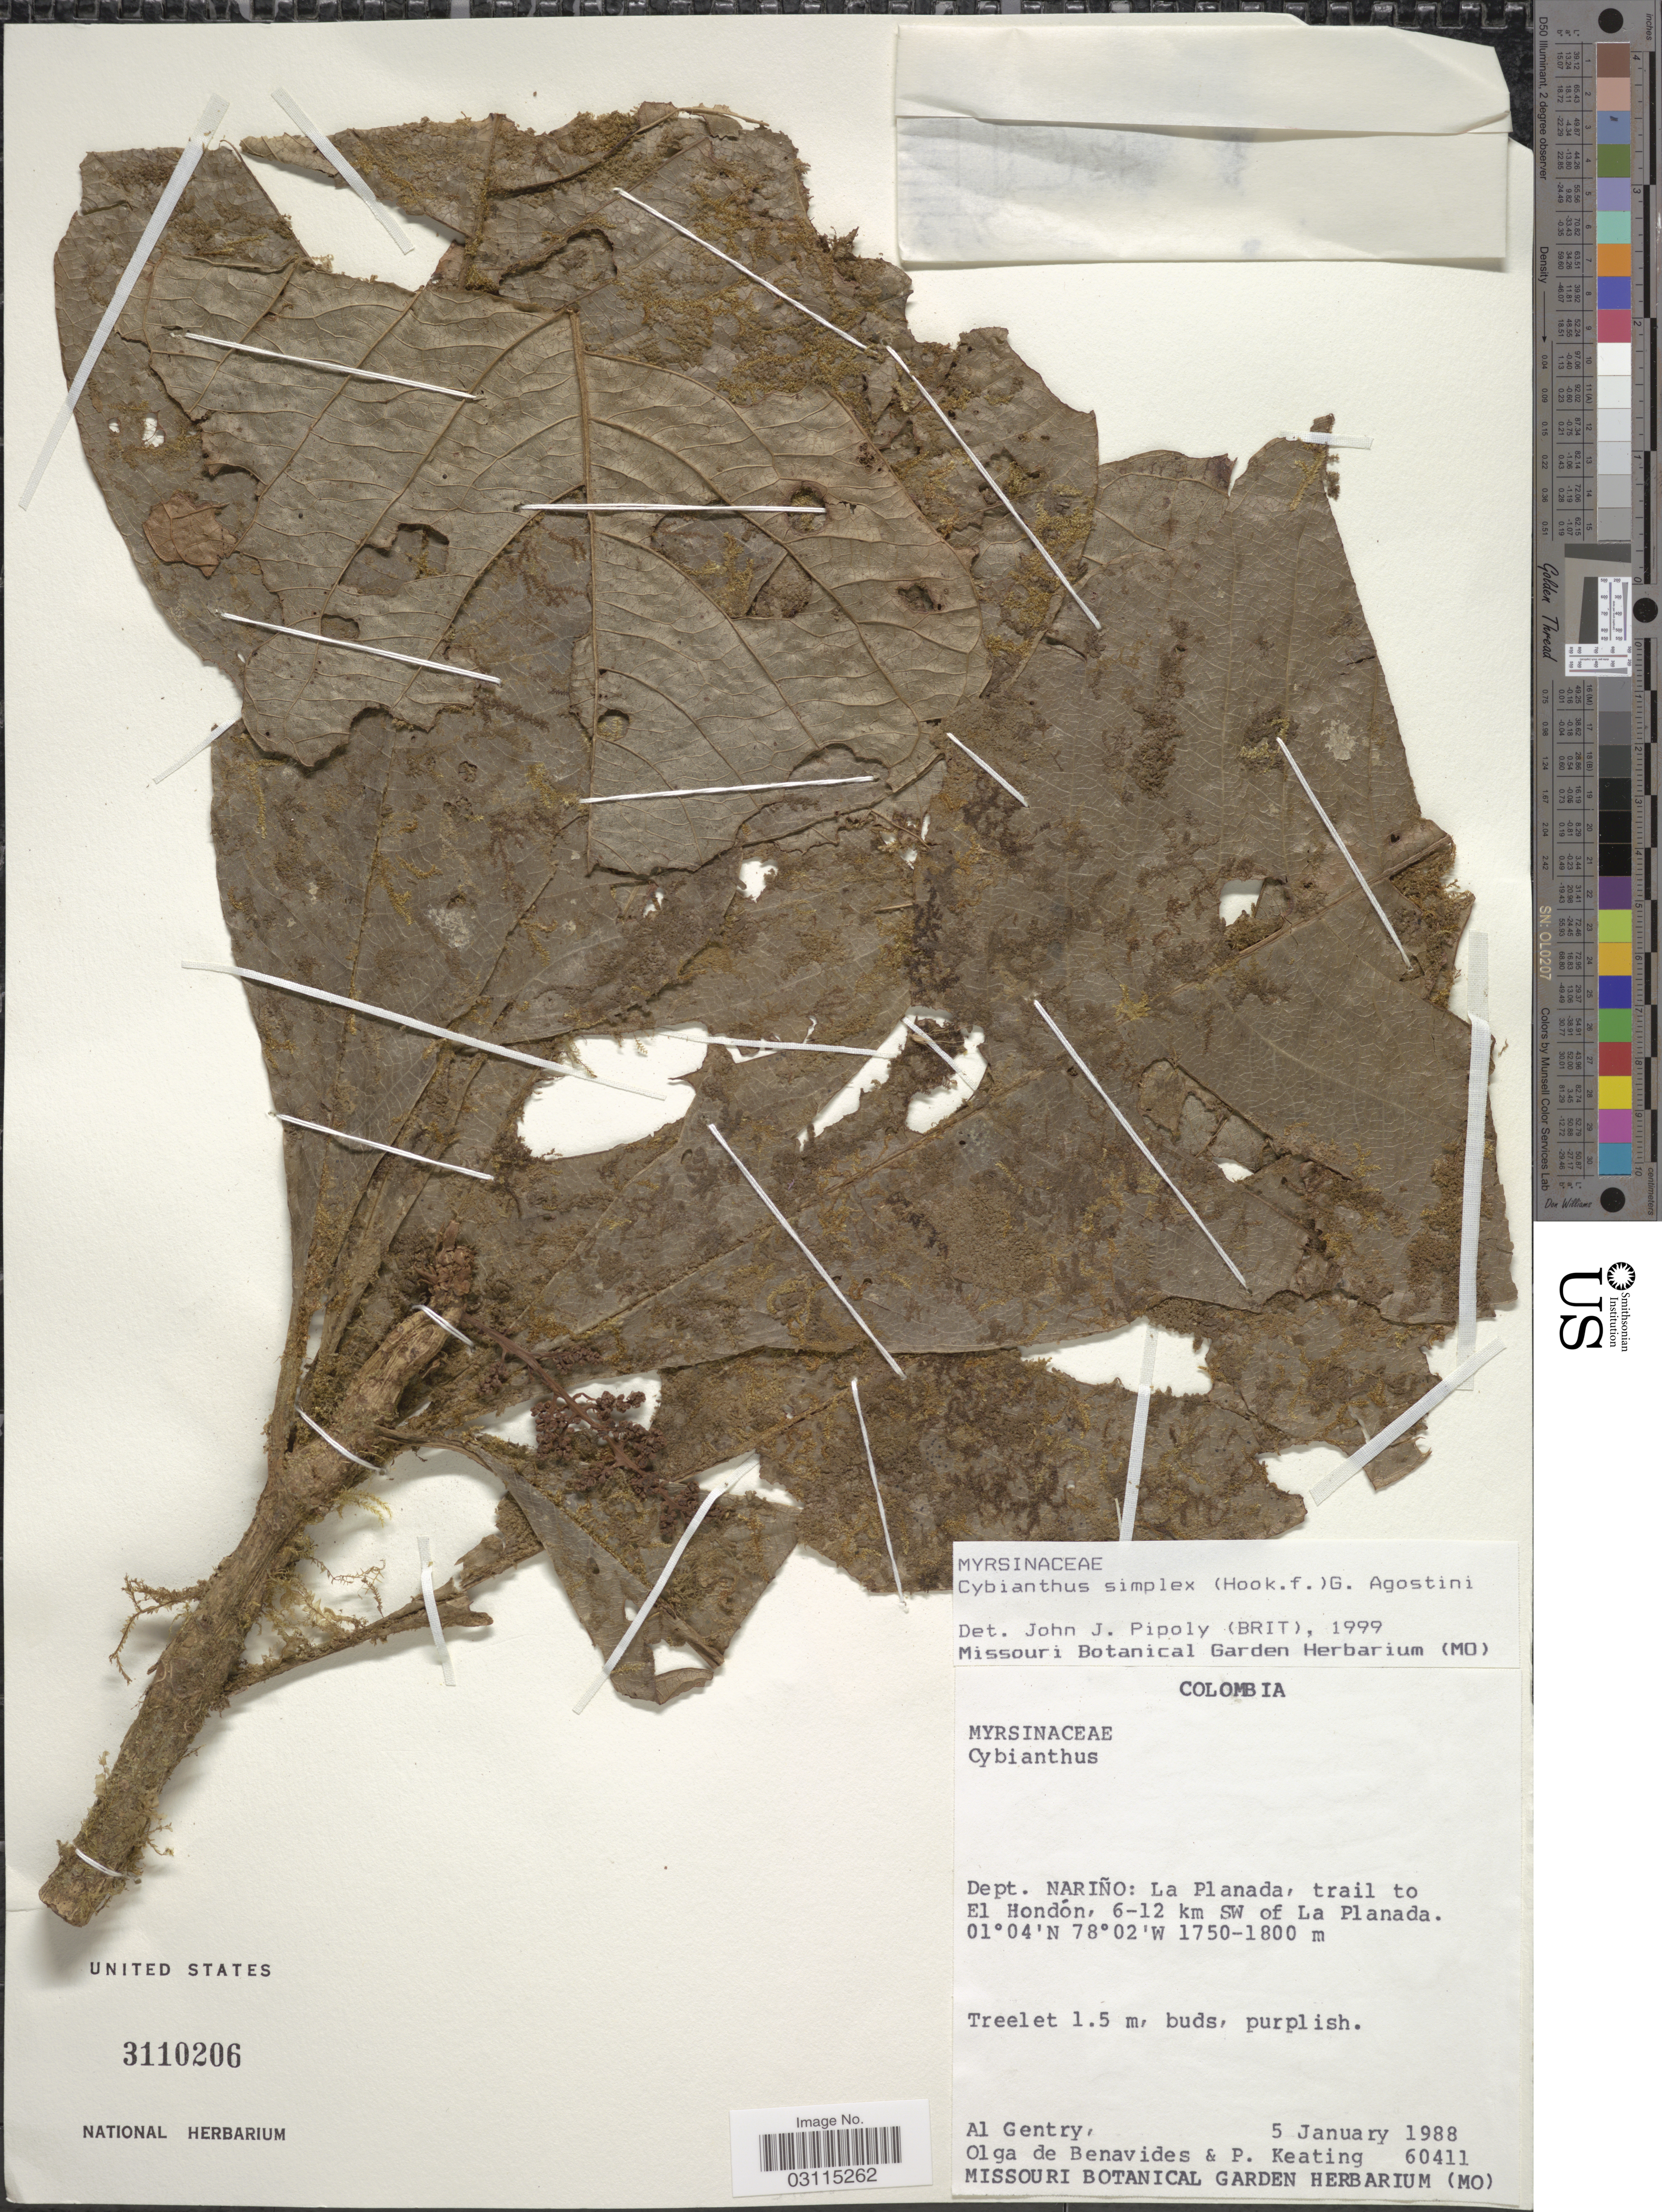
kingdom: Plantae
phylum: Tracheophyta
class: Magnoliopsida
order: Ericales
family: Primulaceae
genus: Cybianthus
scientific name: Cybianthus simplex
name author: (Hook. f.) G. Agostini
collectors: A. H. Gentry, Olga S. de Benavides & P. Keating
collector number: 60411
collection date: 1988-01-05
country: Colombia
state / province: Nariño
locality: Dept. Nariño: La Planada, trail to El Hondón, 6-12 km SW of La Planada.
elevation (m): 1750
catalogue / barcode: US 3110206